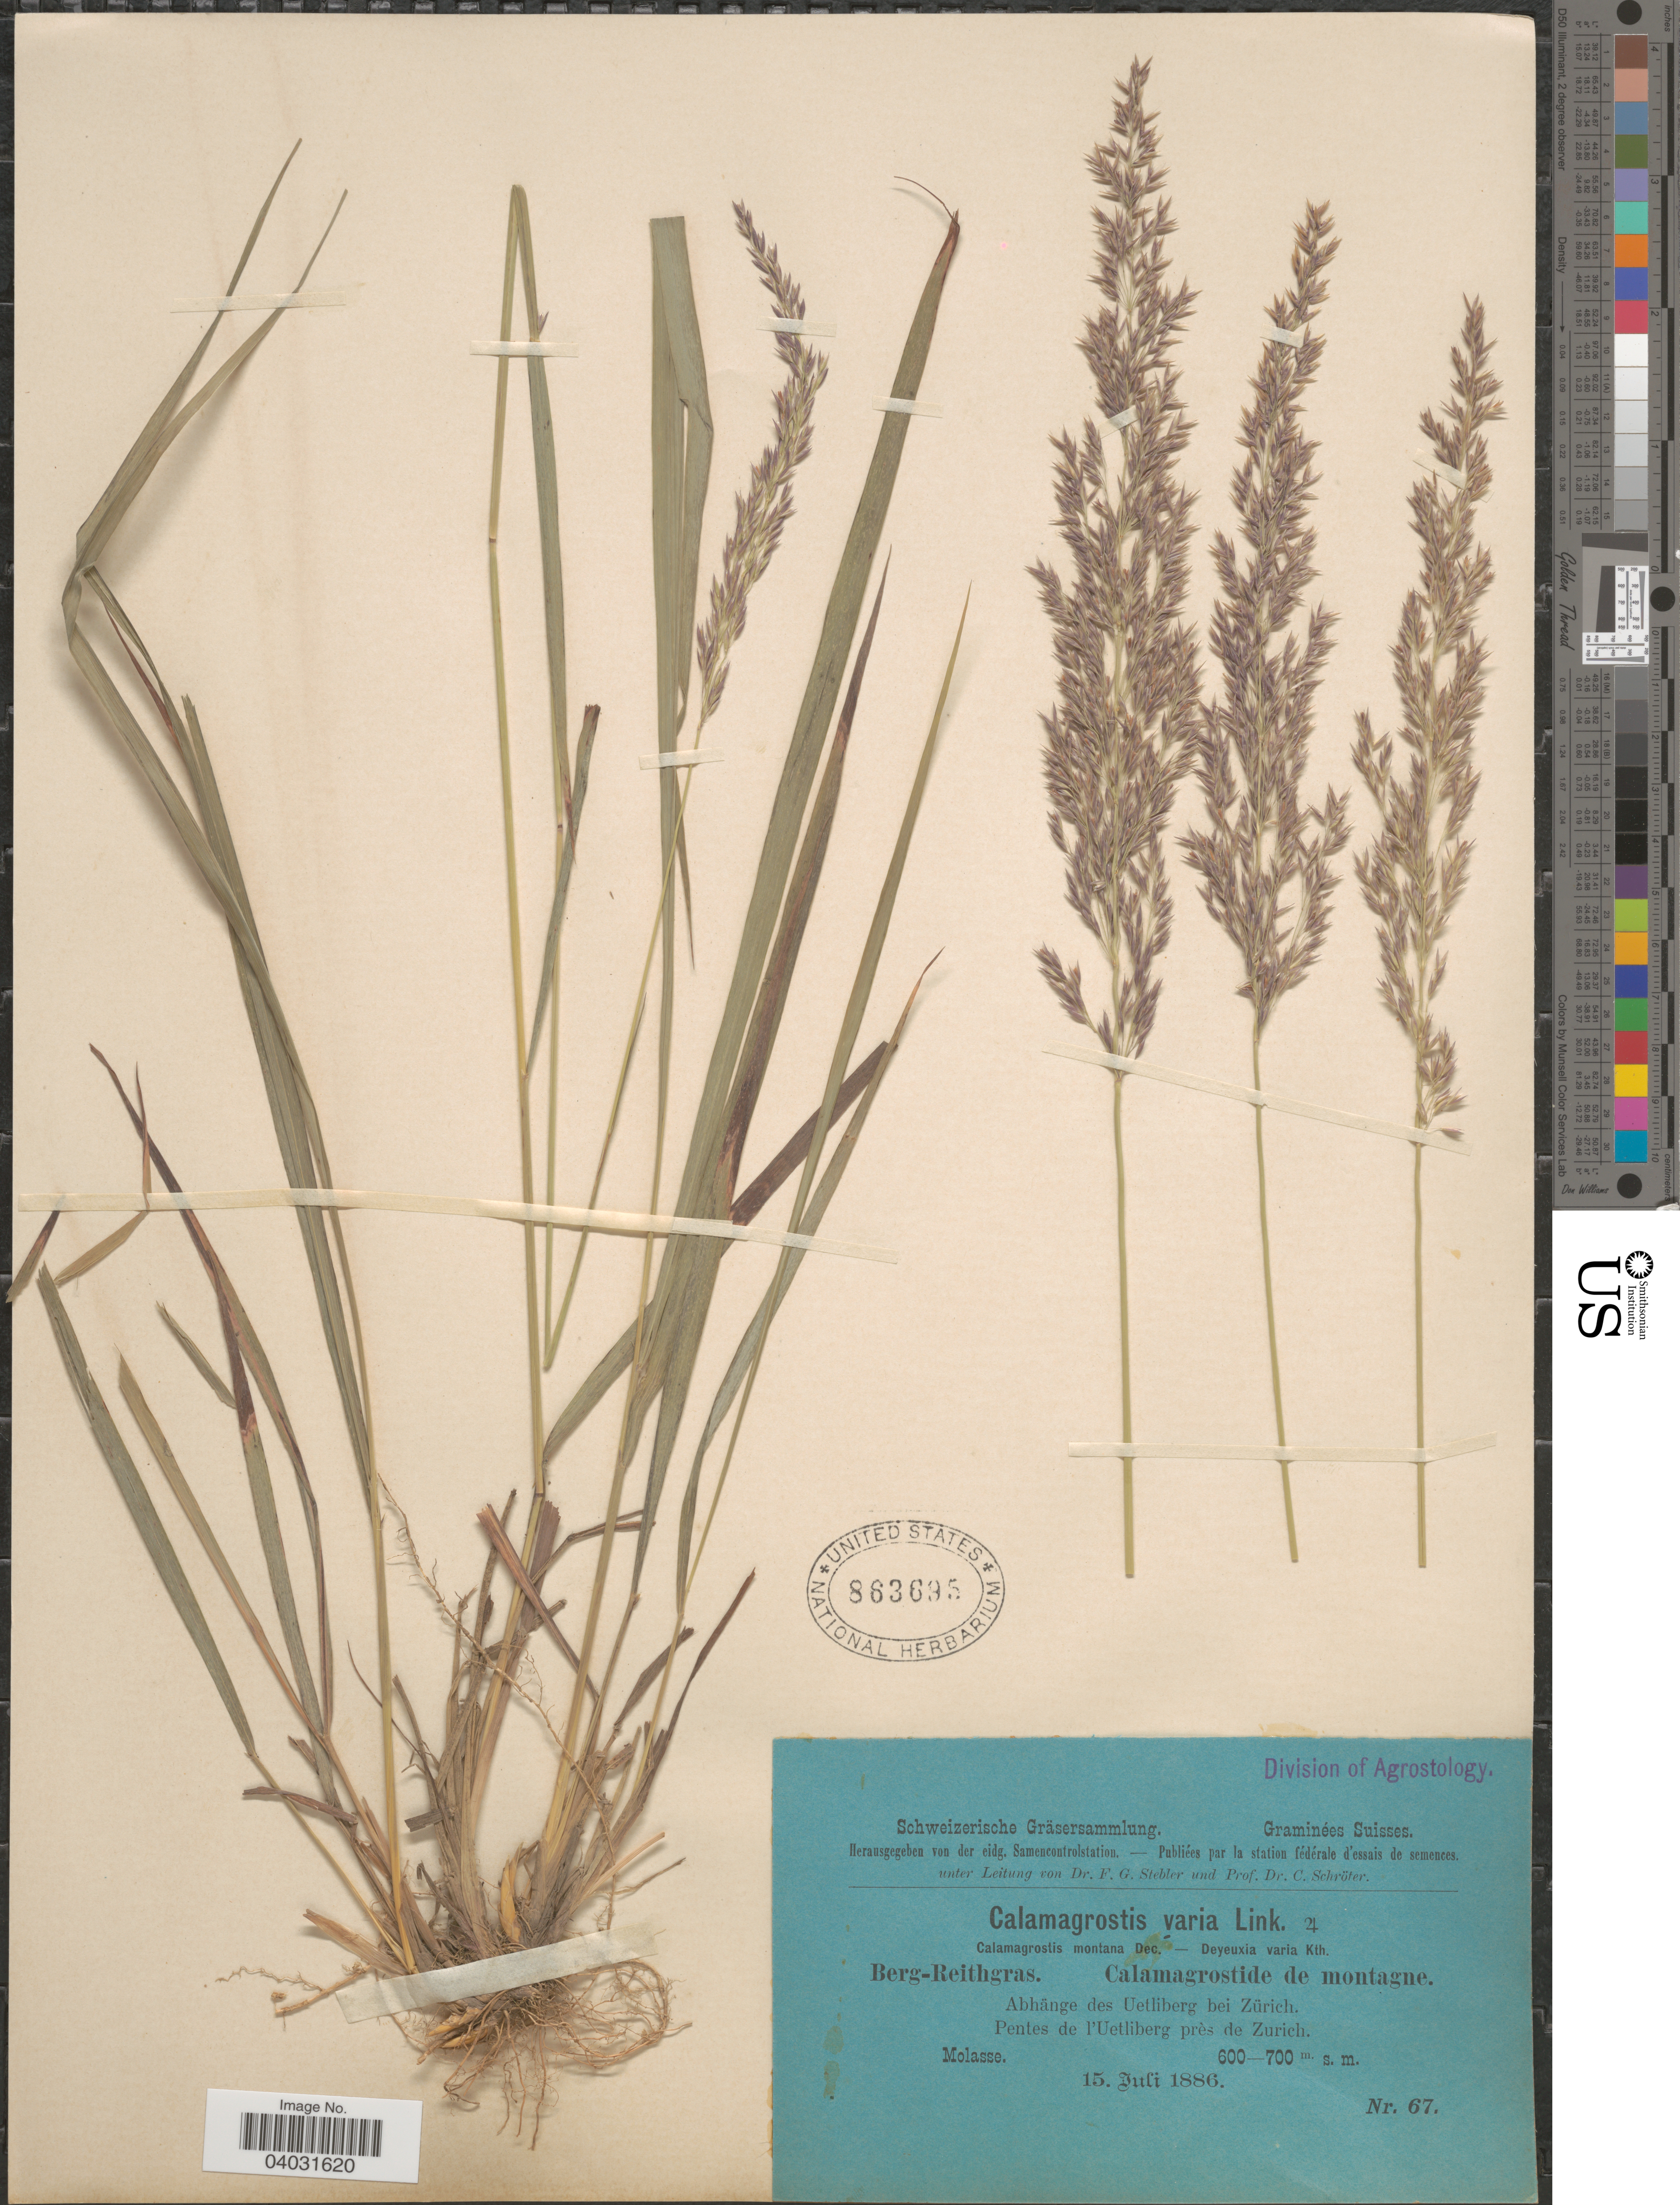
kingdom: Plantae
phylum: Tracheophyta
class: Liliopsida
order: Poales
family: Poaceae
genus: Calamagrostis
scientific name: Calamagrostis varia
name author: Host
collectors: Stebler, F.G. & Schröter, C.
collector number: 67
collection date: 1886-07-15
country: Switzerland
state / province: Zurich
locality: Suisses. Abhänge des Uetliberg bei Zürich. Pentes de l'Uetliberg près de Zurich.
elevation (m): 600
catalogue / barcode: US 863695